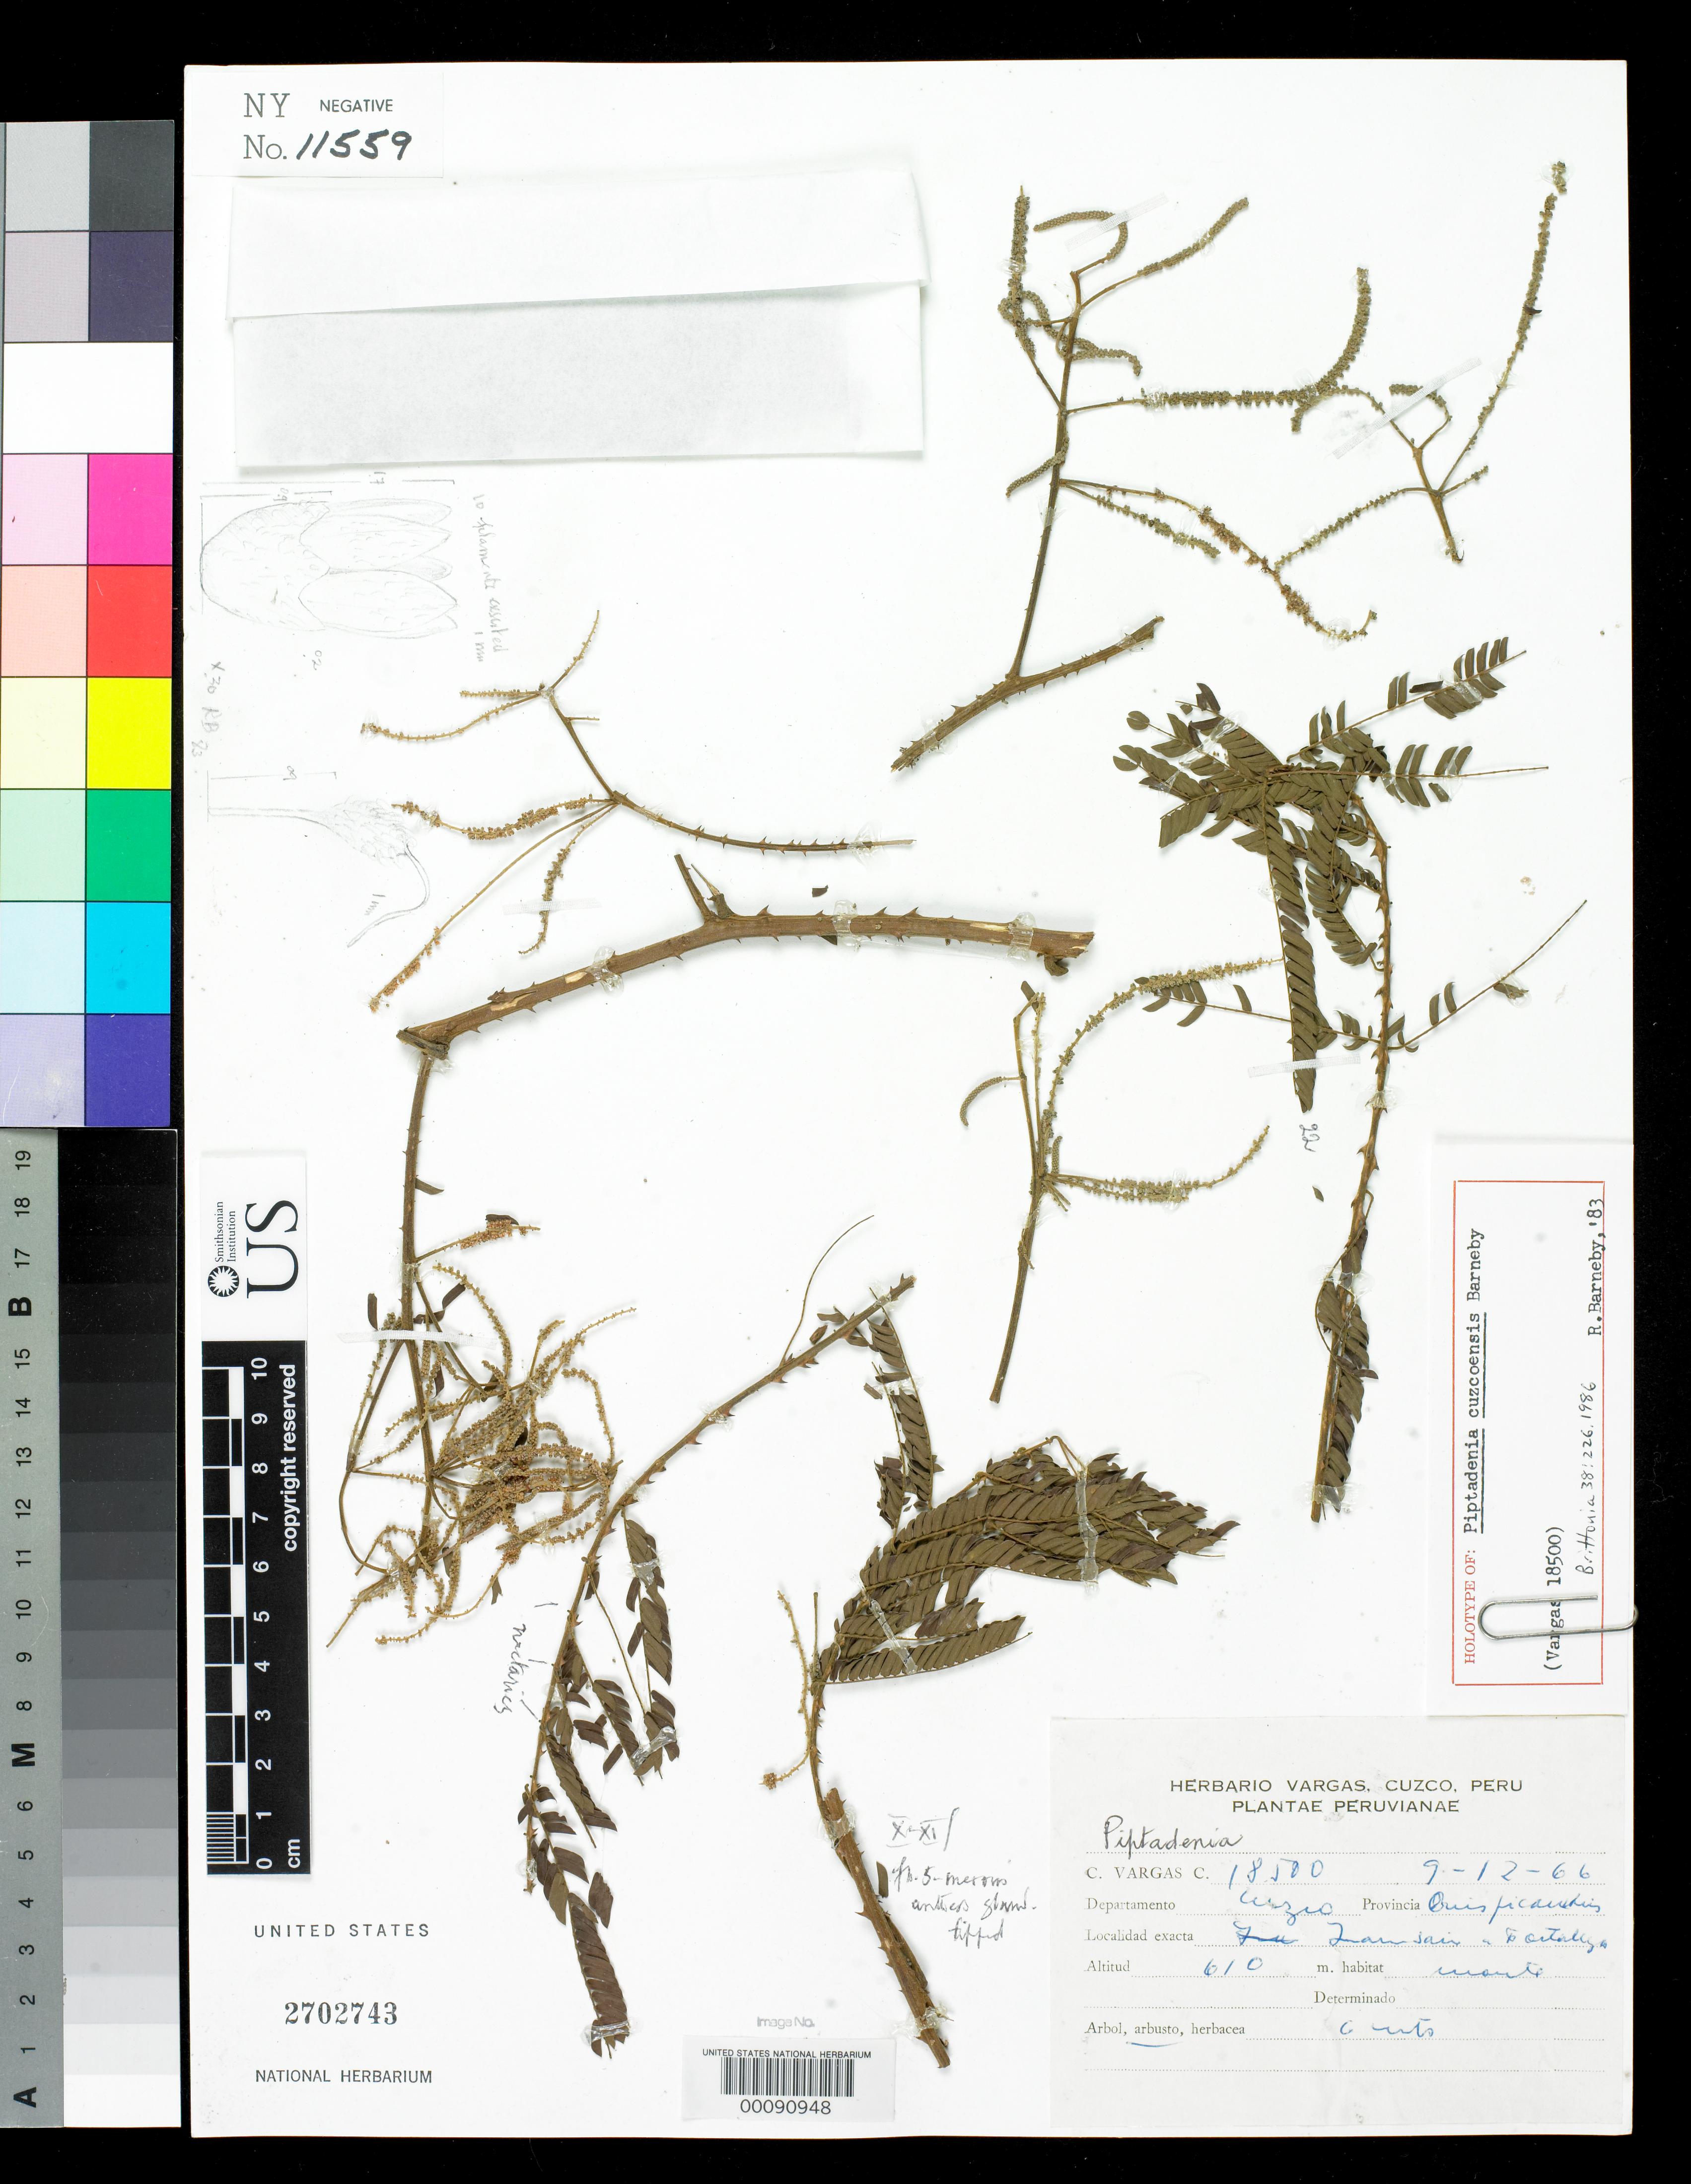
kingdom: Plantae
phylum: Tracheophyta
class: Magnoliopsida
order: Fabales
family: Fabaceae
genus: Piptadenia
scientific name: Piptadenia cuzcoensis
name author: Barneby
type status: Holotype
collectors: C. Vargas Calderón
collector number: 18500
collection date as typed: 09 Dec 1966 or 12 Sep 1966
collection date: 1966-09-12 or 1966-12-09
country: Peru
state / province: Cusco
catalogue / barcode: US 2702743